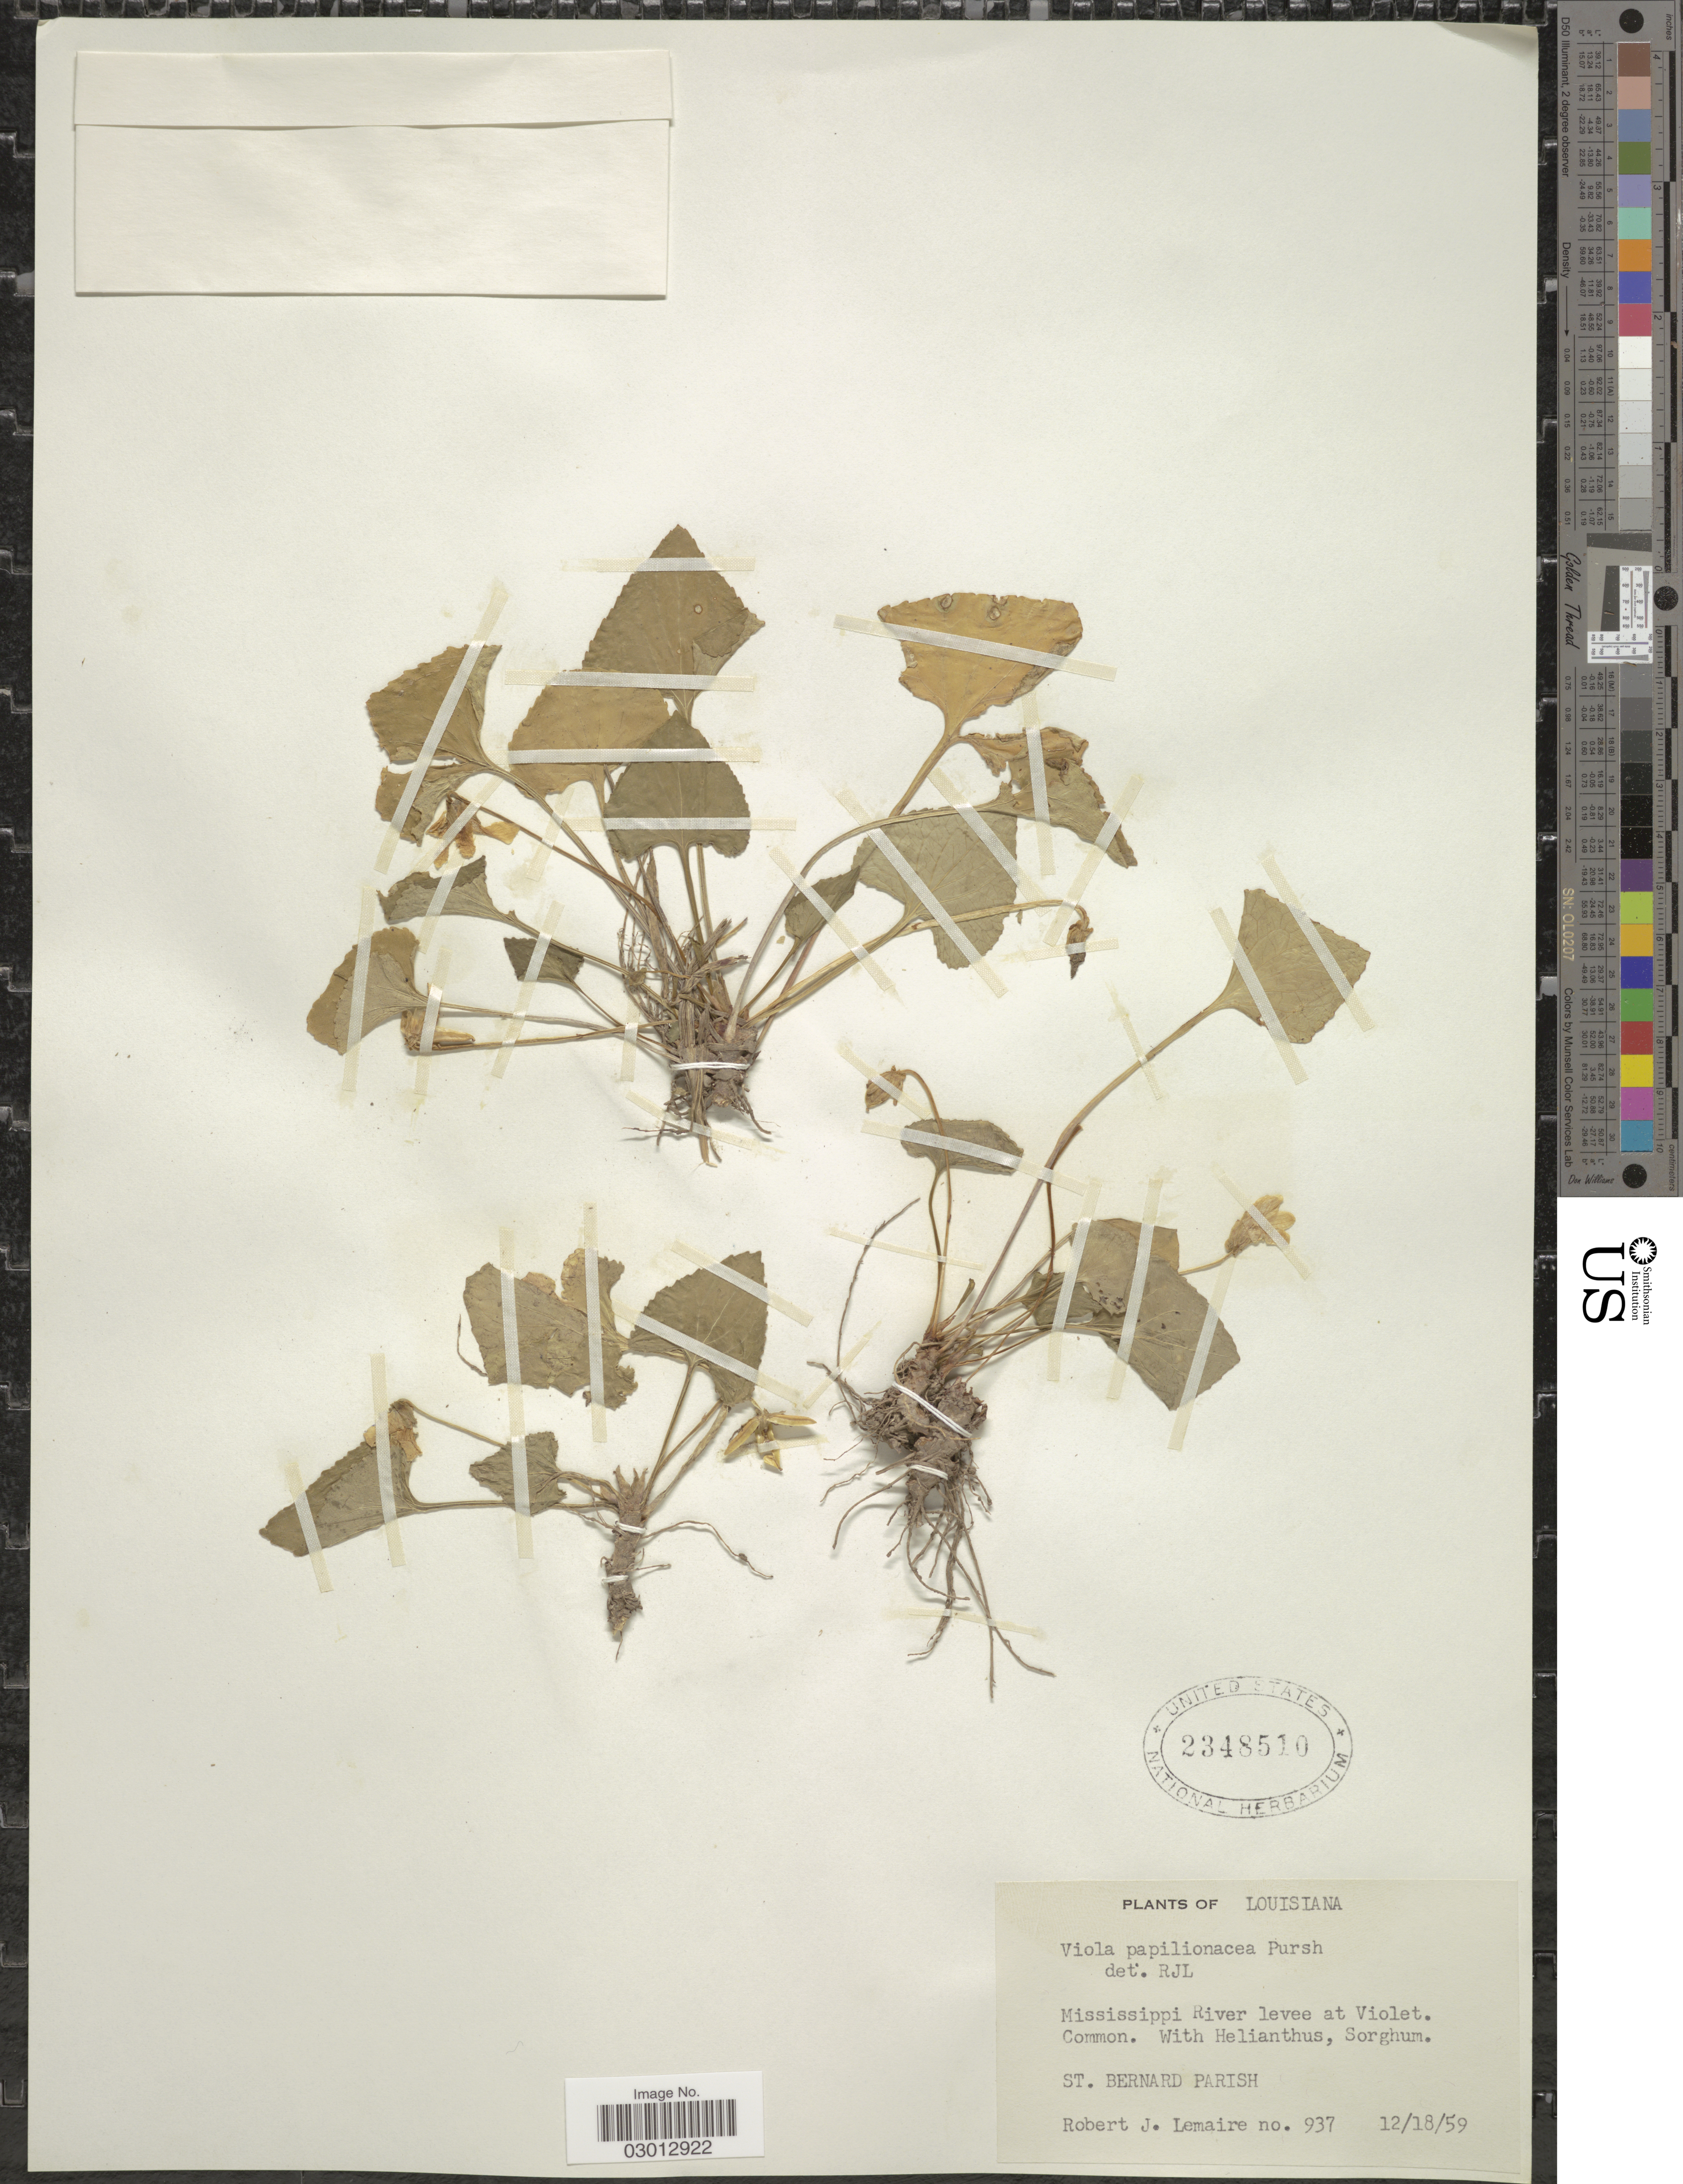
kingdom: Plantae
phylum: Tracheophyta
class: Magnoliopsida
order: Malpighiales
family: Violaceae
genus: Viola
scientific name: Viola papilionacea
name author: Pursh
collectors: R. J. Lemaire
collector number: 937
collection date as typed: Transcribed d/m/y: 18/12/59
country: United States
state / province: Louisiana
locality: Mississippi River levee at Violet. St. Bernard Parish.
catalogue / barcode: US 2348510